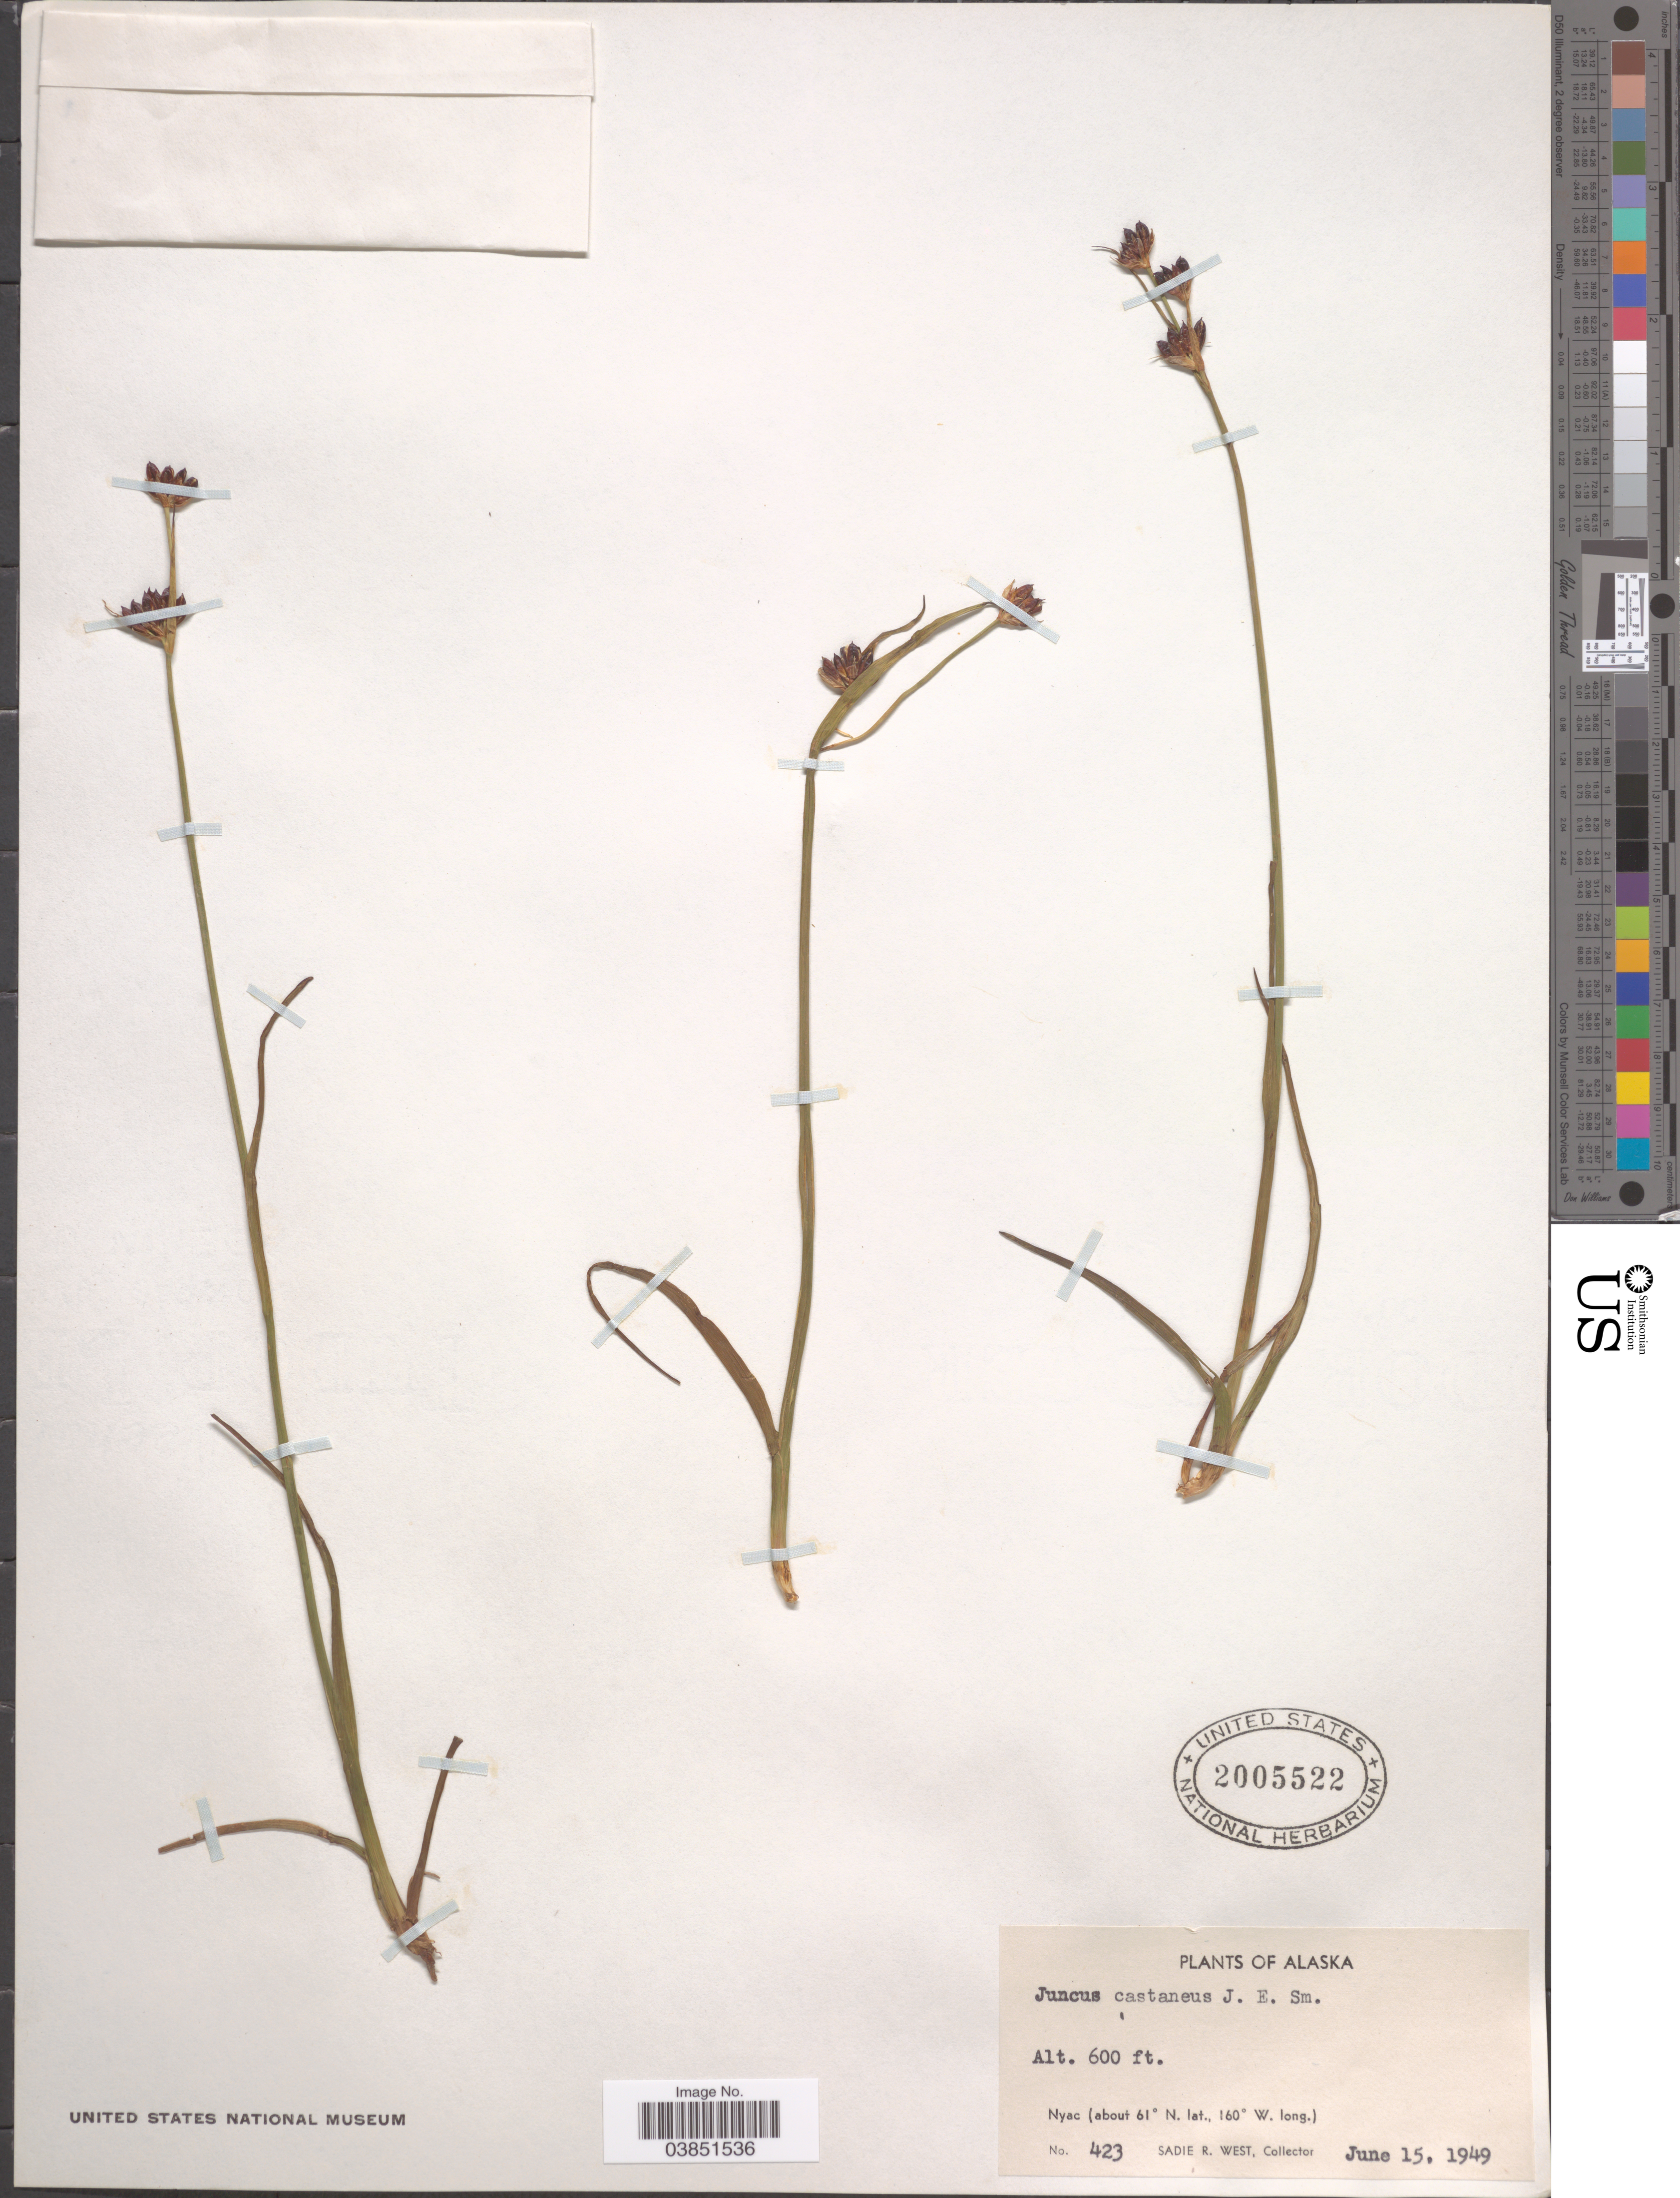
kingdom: Plantae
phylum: Tracheophyta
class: Liliopsida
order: Poales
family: Juncaceae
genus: Juncus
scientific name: Juncus castaneus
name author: Sm.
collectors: S. R. West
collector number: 423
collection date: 1949-06-15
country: United States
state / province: Alaska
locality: Nyac.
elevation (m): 183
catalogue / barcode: US 2005522